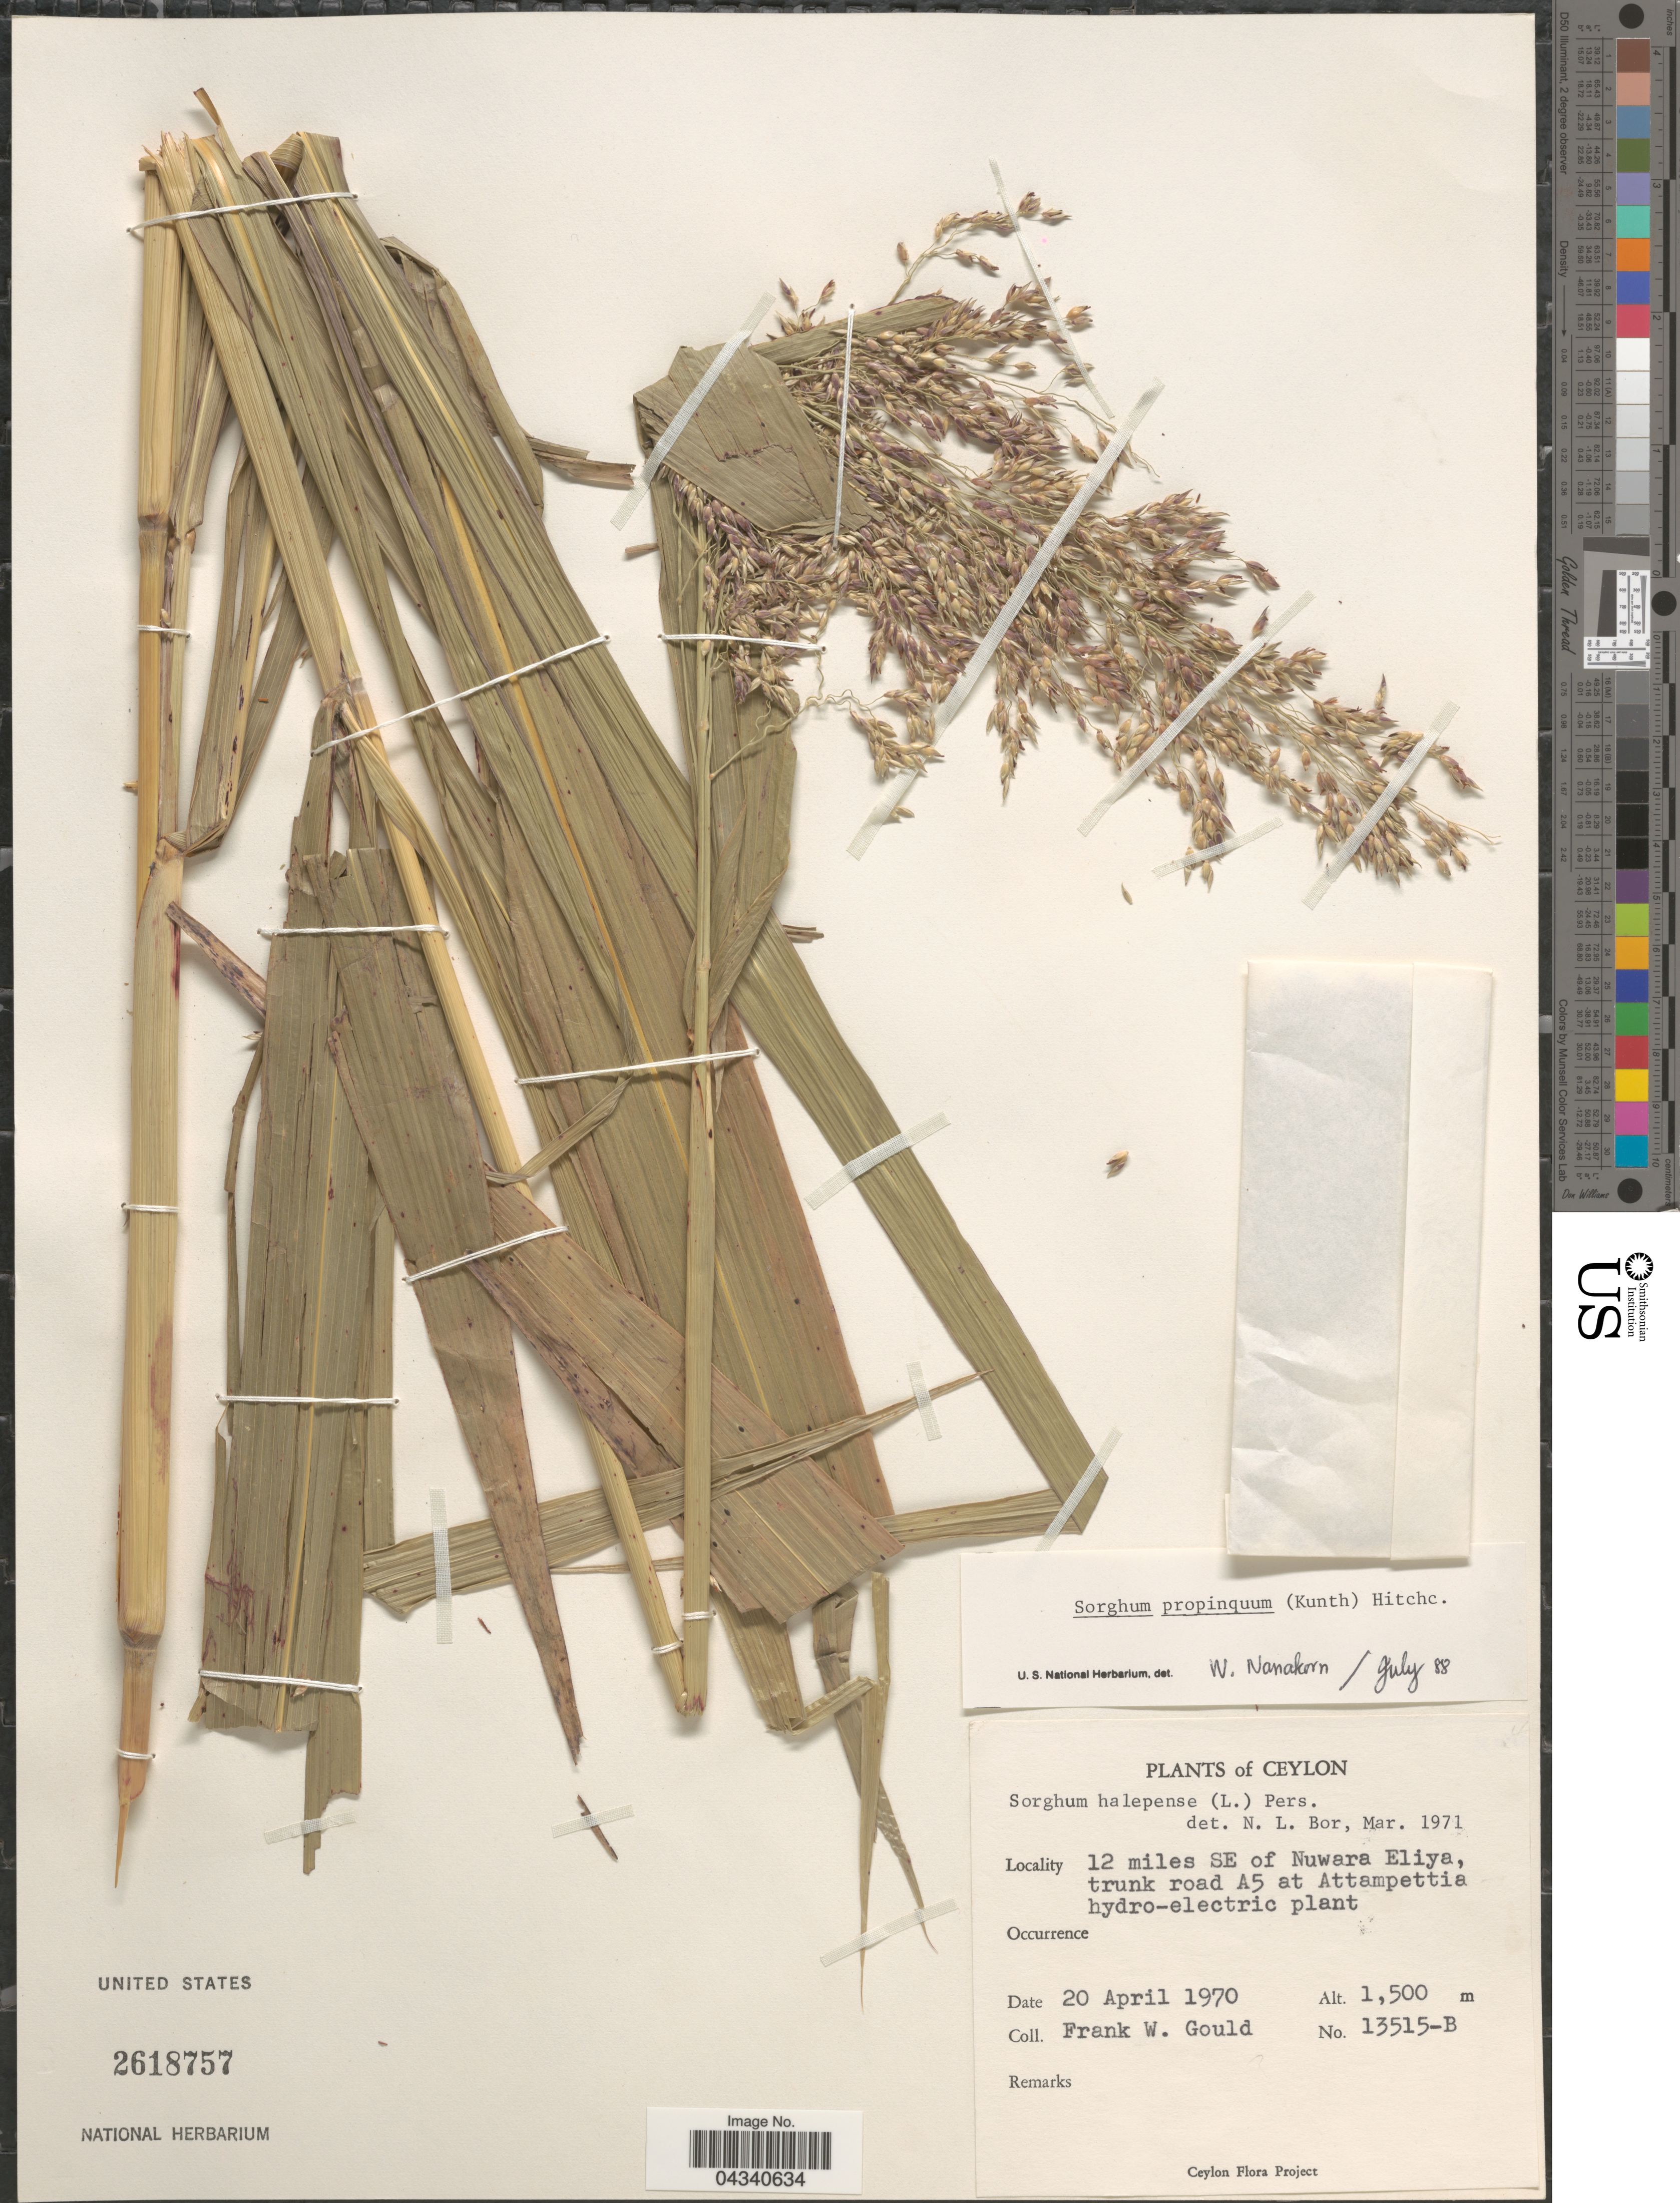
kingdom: Plantae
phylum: Tracheophyta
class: Liliopsida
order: Poales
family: Poaceae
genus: Sorghum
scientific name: Sorghum propinquum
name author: (Kunth) Hitchc.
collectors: F. W. Gould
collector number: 13515-B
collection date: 1970-04-20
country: Sri Lanka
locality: Ceylon. 12 miles SE of Nuwara Eliya, trunk road A5 at Attampettia hydro-electric plant.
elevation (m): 1500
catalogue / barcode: US 2618757